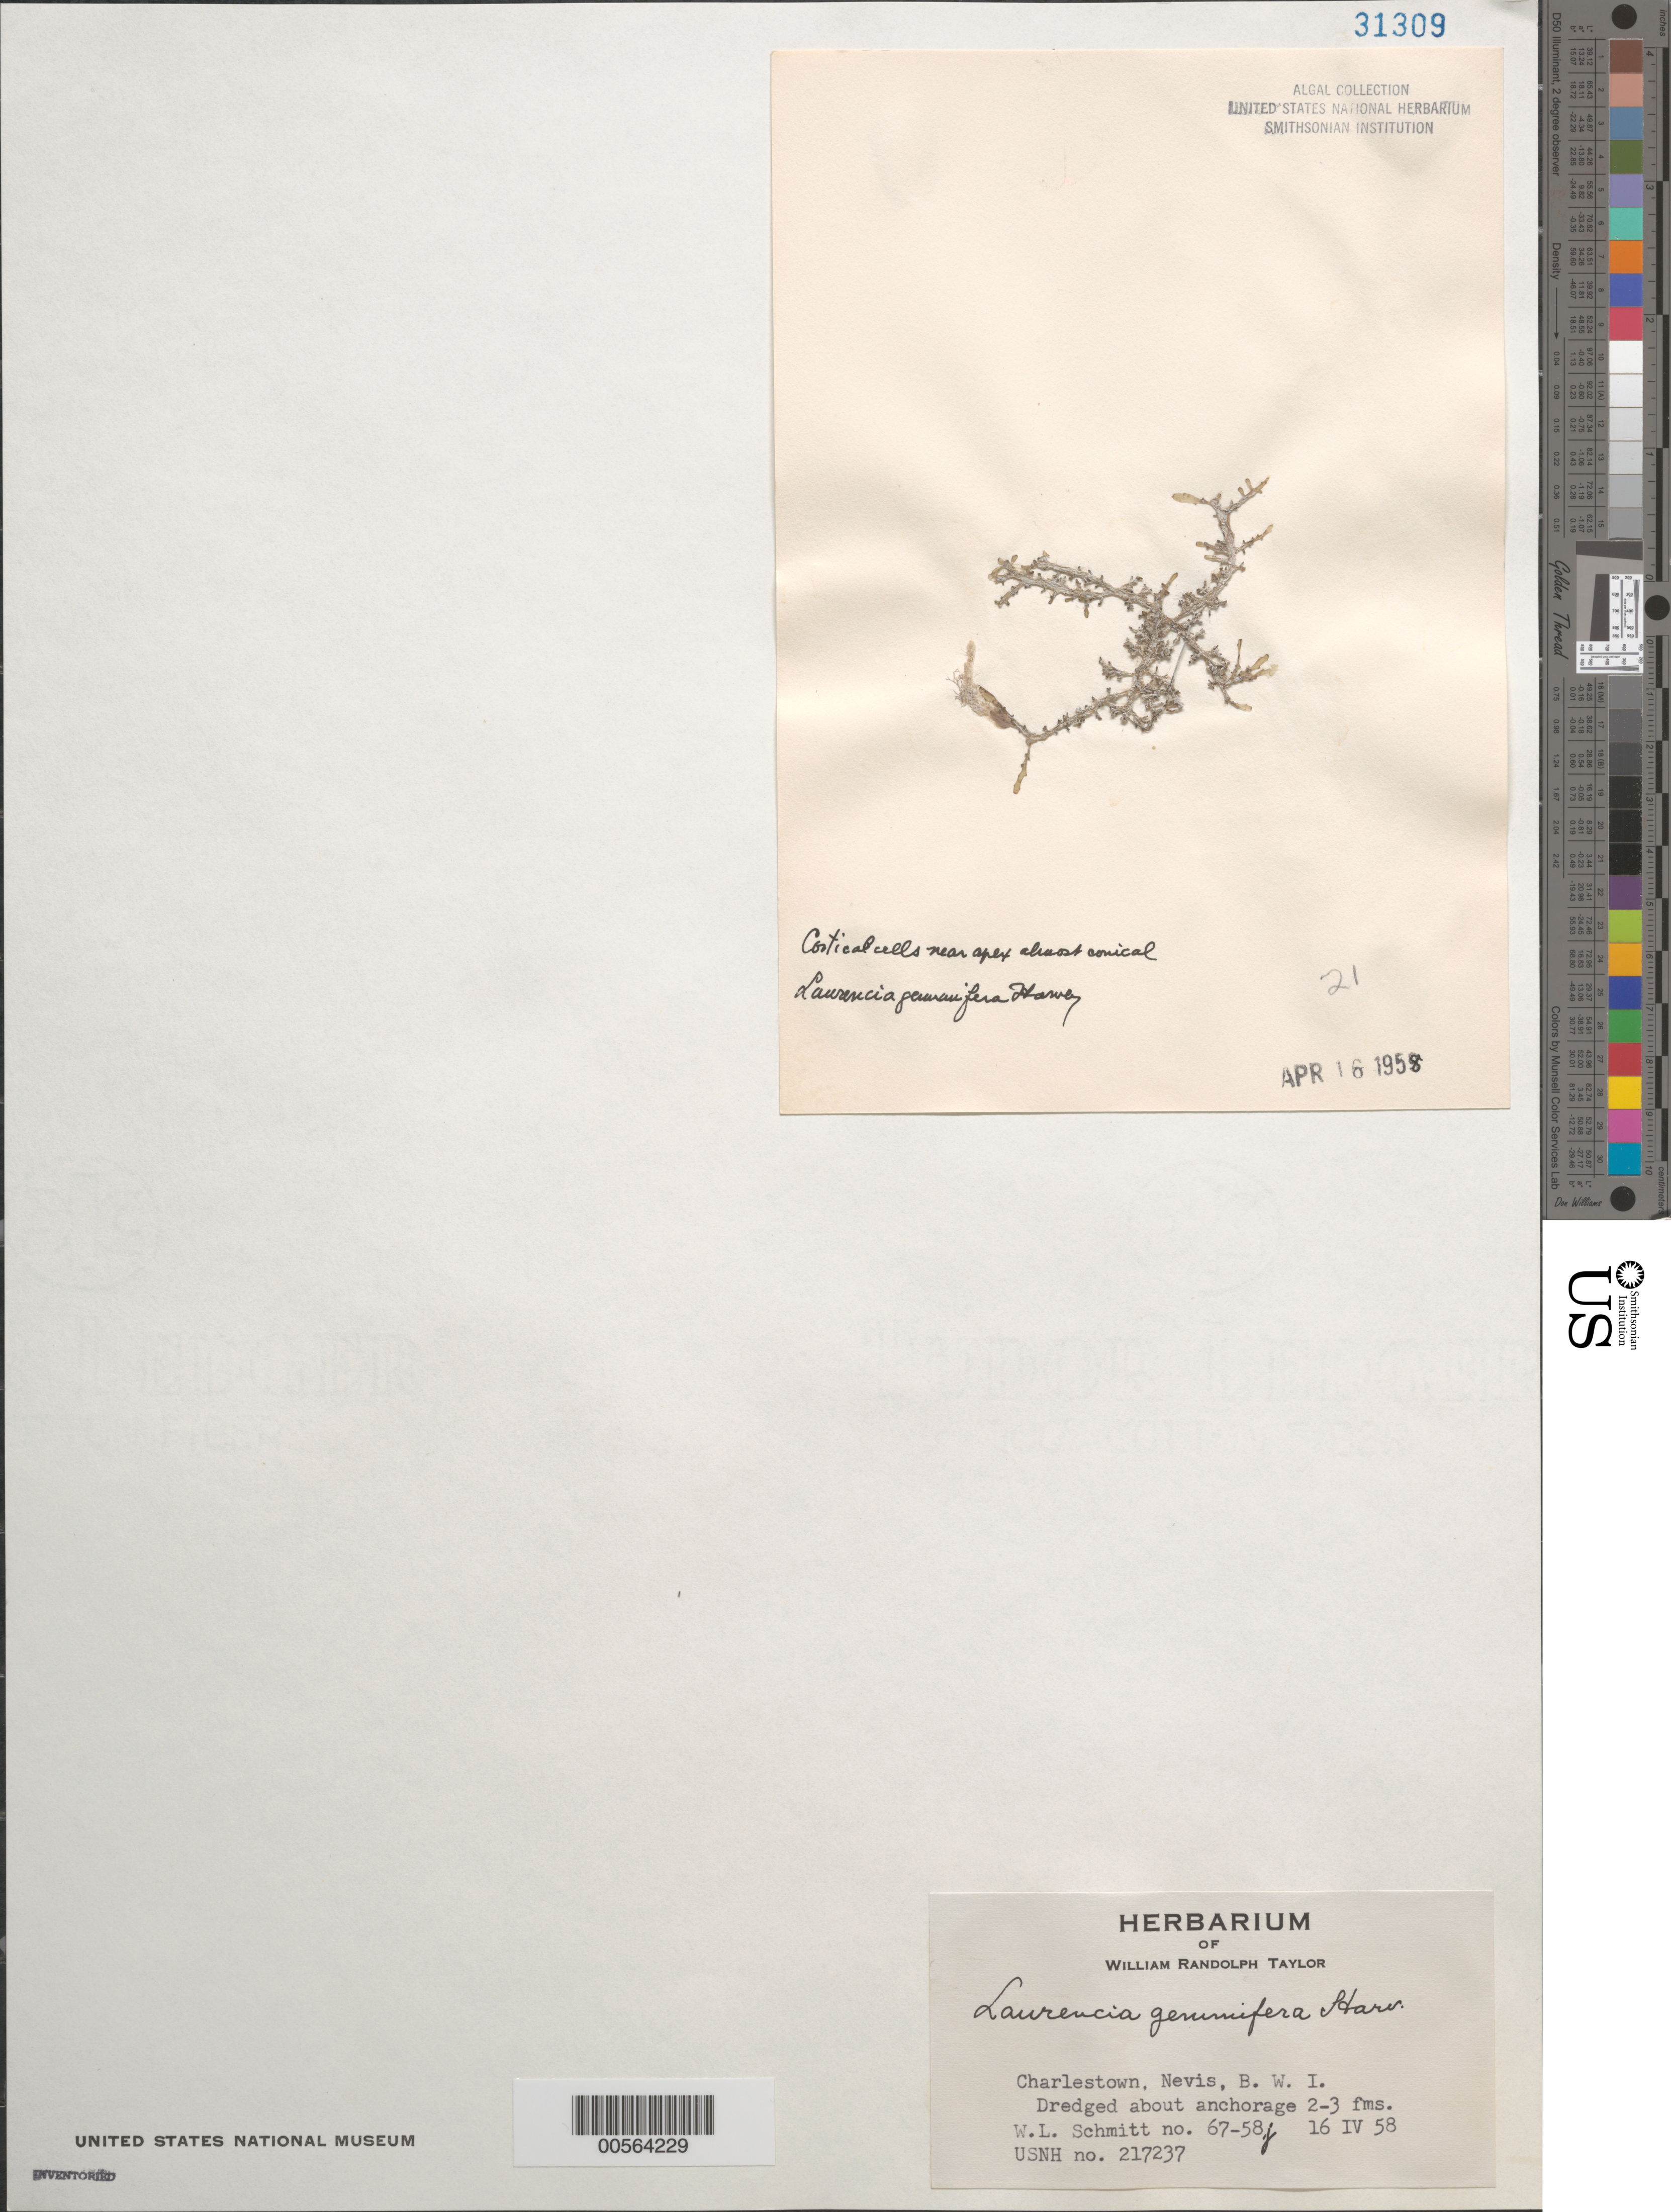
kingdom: Plantae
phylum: Rhodophyta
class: Florideophyceae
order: Ceramiales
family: Rhodomelaceae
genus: Yuzurua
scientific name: Yuzurua poiteaui var. gemmifera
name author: (Harvey) M.J. Wynne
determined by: Algae name updating Project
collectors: W. L. Schmitt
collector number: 67-58j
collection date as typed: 16 Apr 1958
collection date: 1958-04-16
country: St. Christopher-Nevis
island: Nevis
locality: Charlestown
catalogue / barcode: US 31309